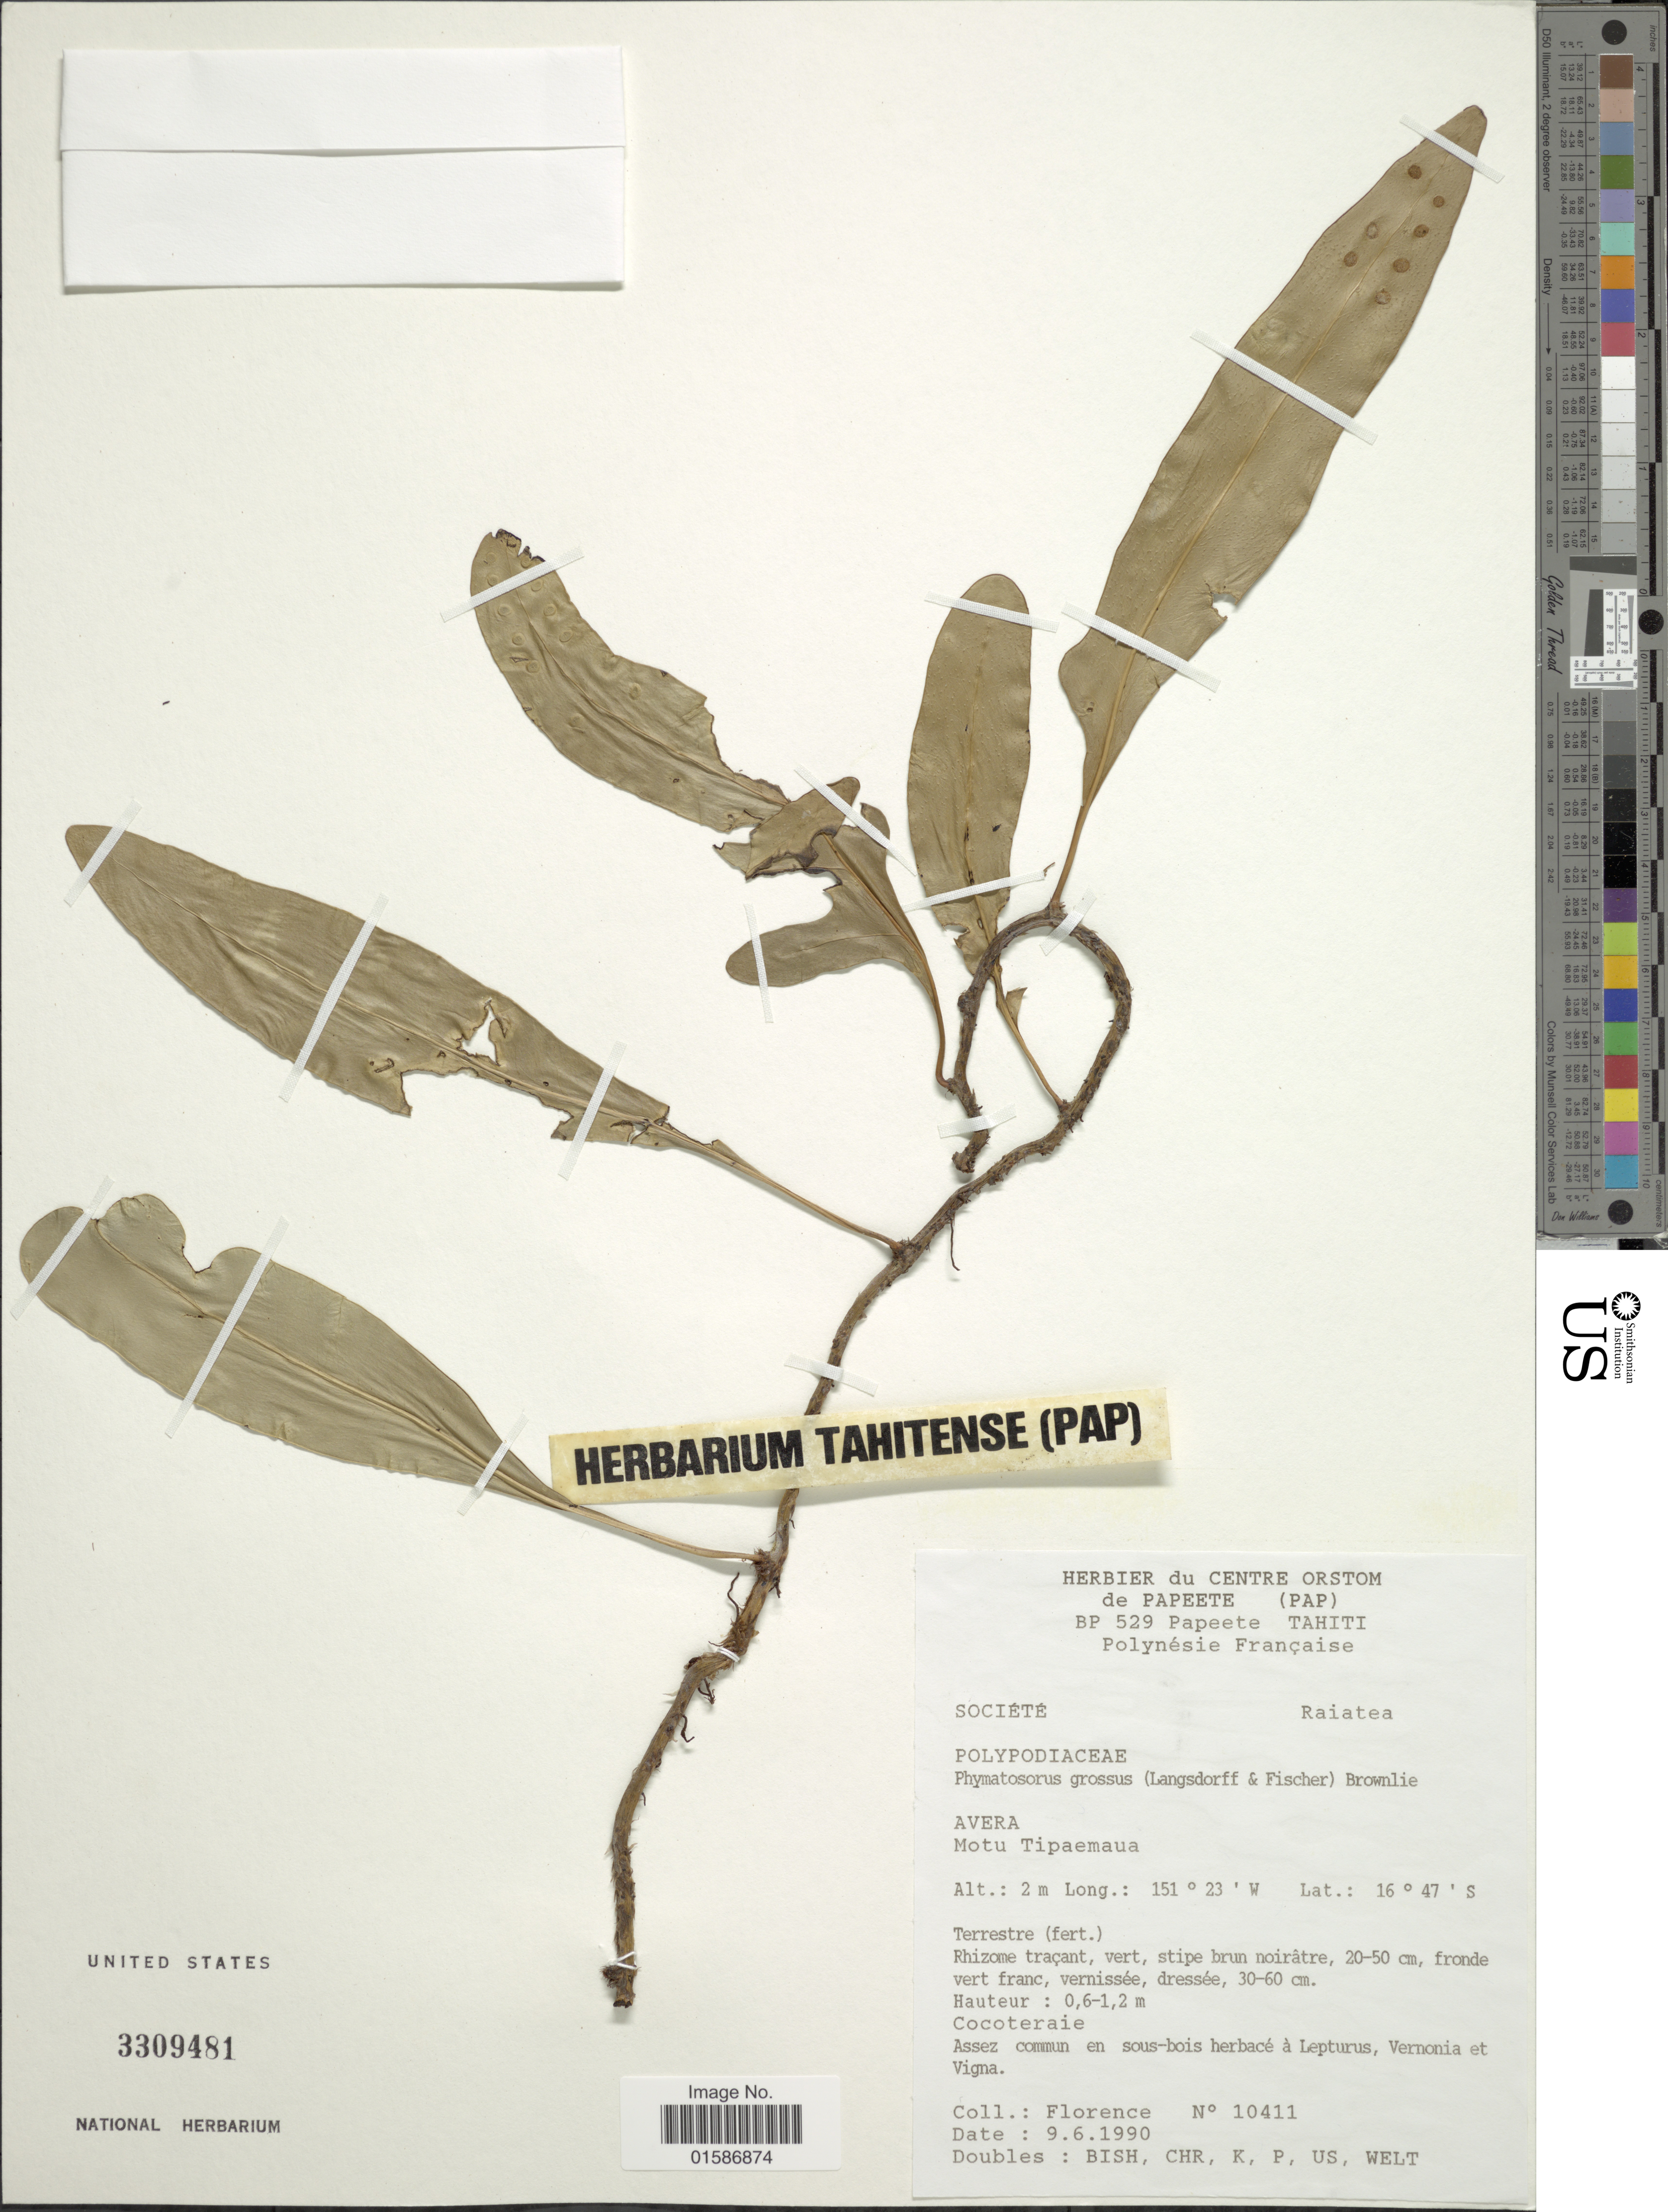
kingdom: Plantae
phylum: Tracheophyta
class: Polypodiopsida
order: Polypodiales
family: Polypodiaceae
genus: Microsorum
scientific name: Microsorum grossum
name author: (Langsd. & Fisch.) S.B. Andrews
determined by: Wagner, W. L., (BOT), Smithsonian Institution - National Museum of Natural History (UNITED STATES)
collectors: -. Florence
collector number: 10411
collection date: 1990-06-09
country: French Polynesia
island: Raiatea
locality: Societe, Raiatea, Avera, Motu Tipaemaua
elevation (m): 2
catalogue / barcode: US 3309481